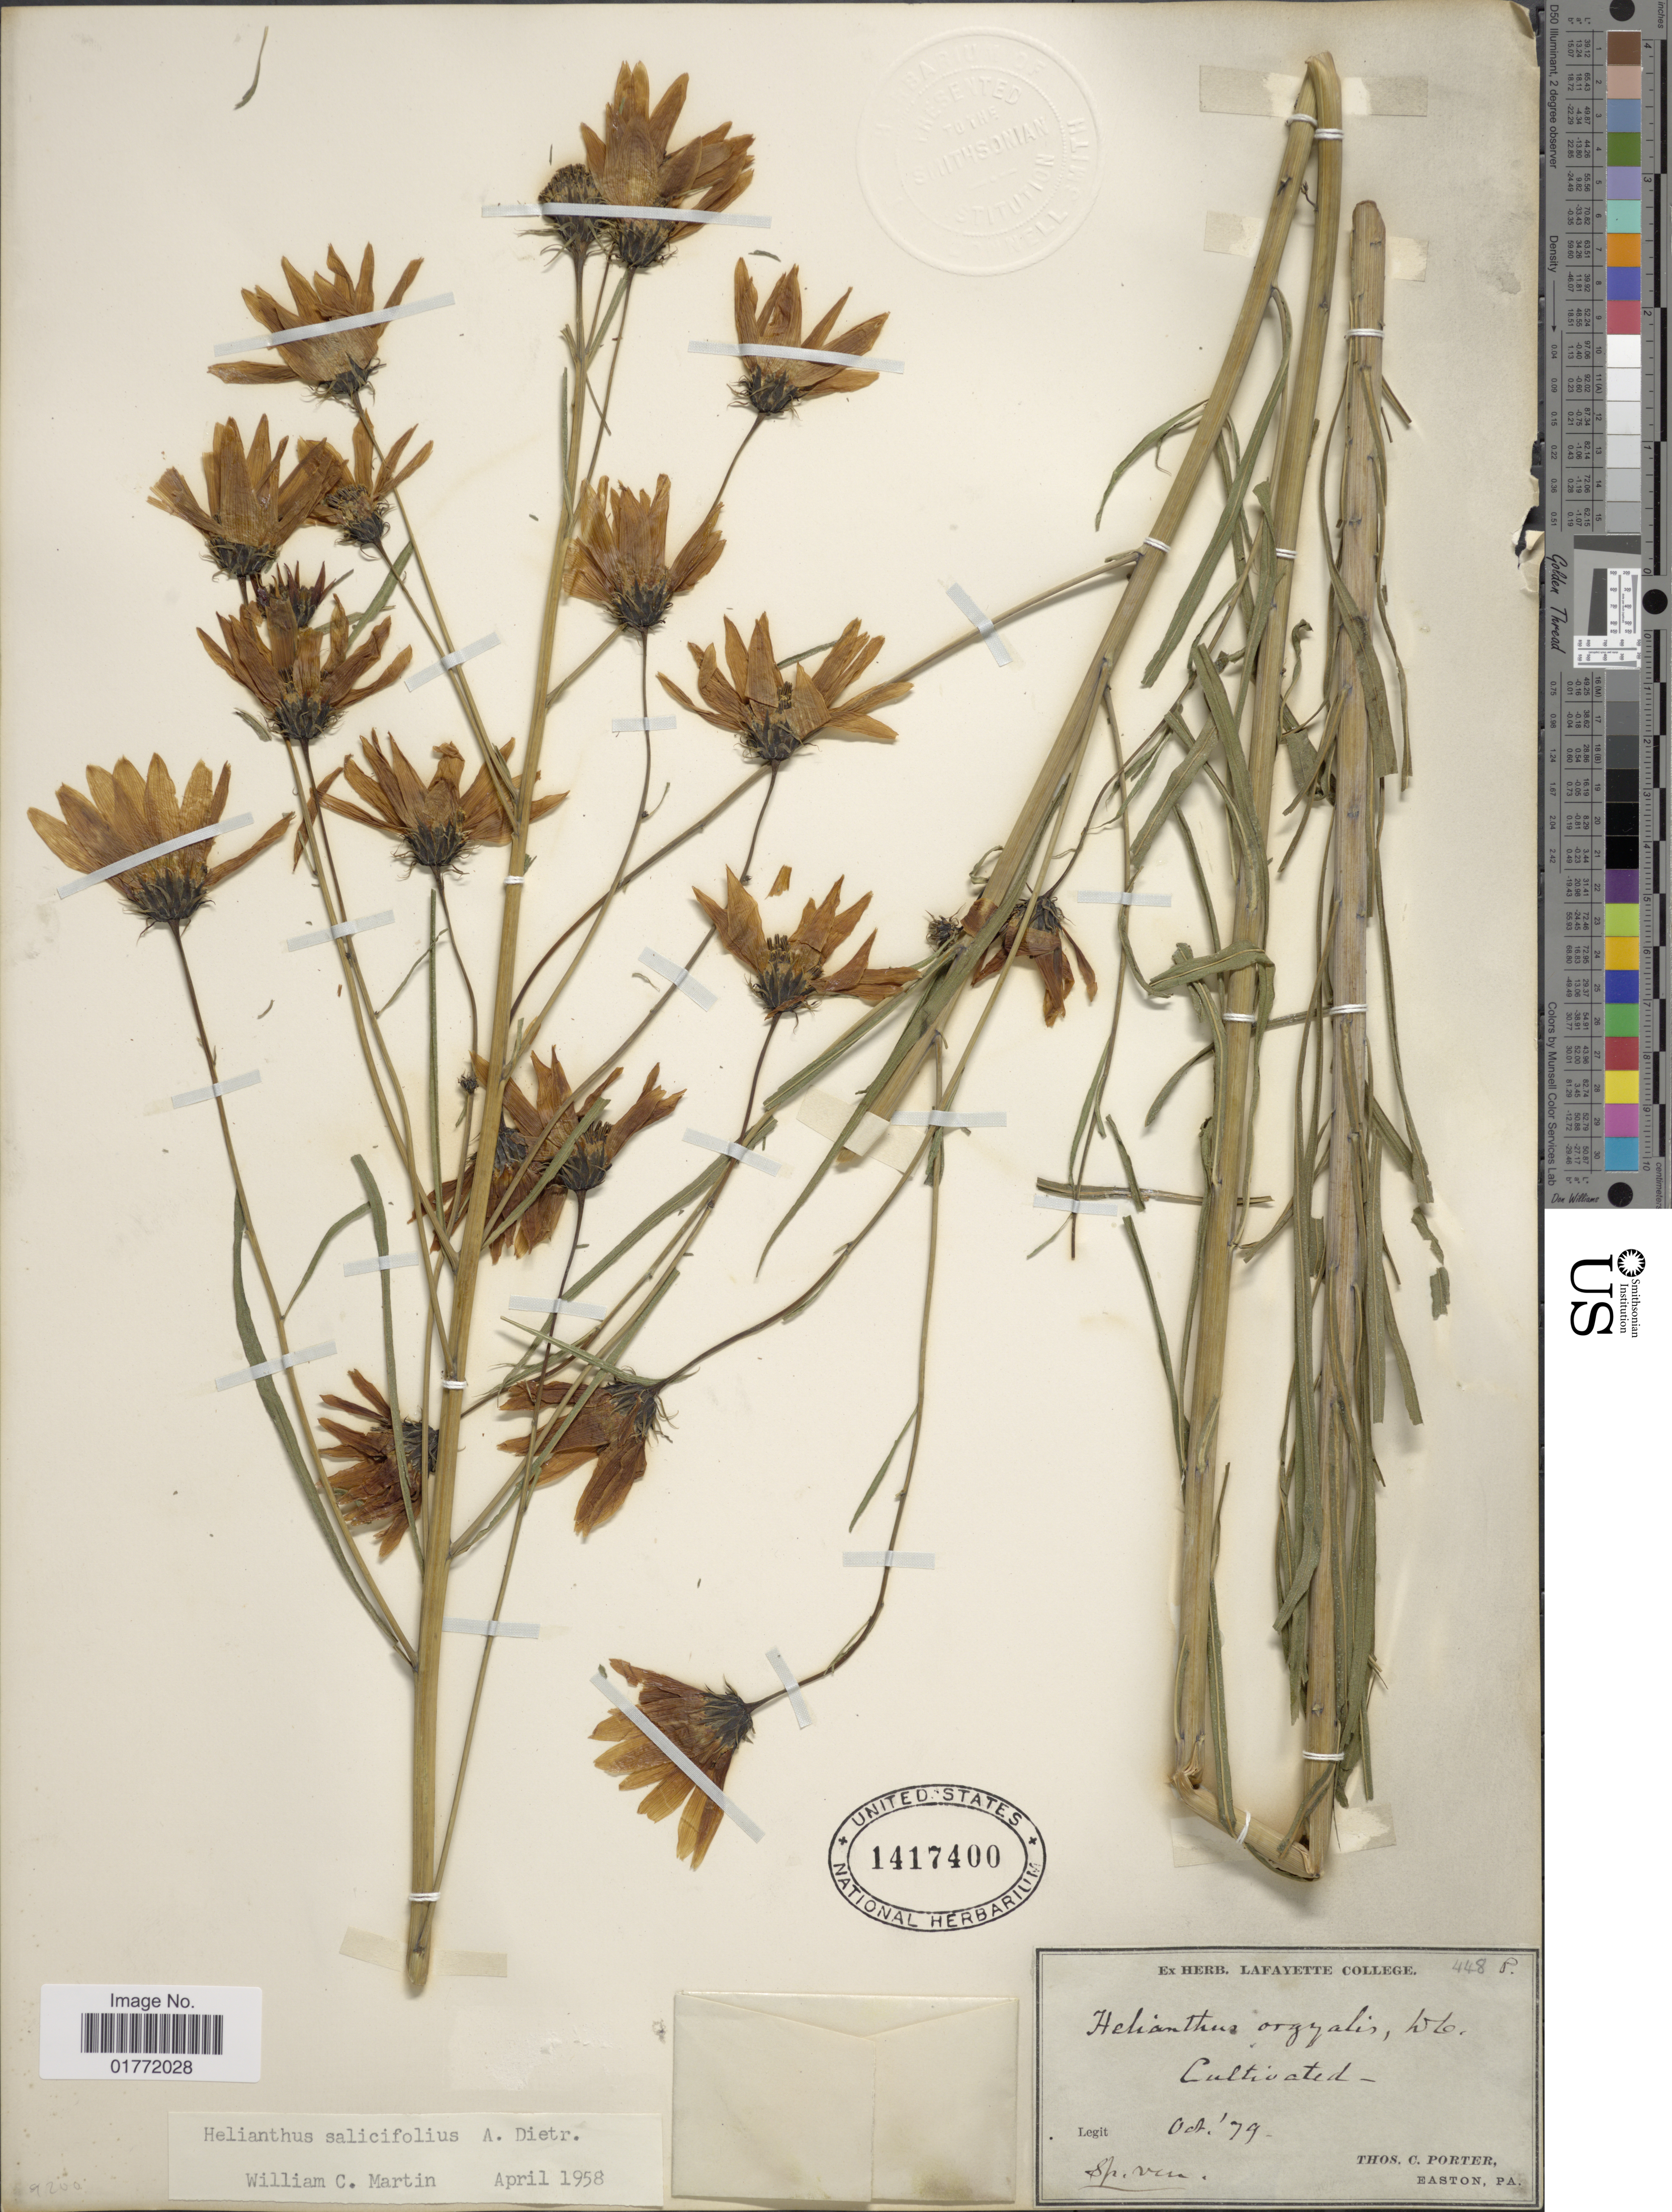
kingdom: Plantae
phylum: Tracheophyta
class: Magnoliopsida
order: Asterales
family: Asteraceae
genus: Helianthus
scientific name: Helianthus salicifolius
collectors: T. C. Porter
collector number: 448P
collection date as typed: Transcribed d/m/y: /10/79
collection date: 1879-10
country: United States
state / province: Pennsylvania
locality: Easton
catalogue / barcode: US 1417400